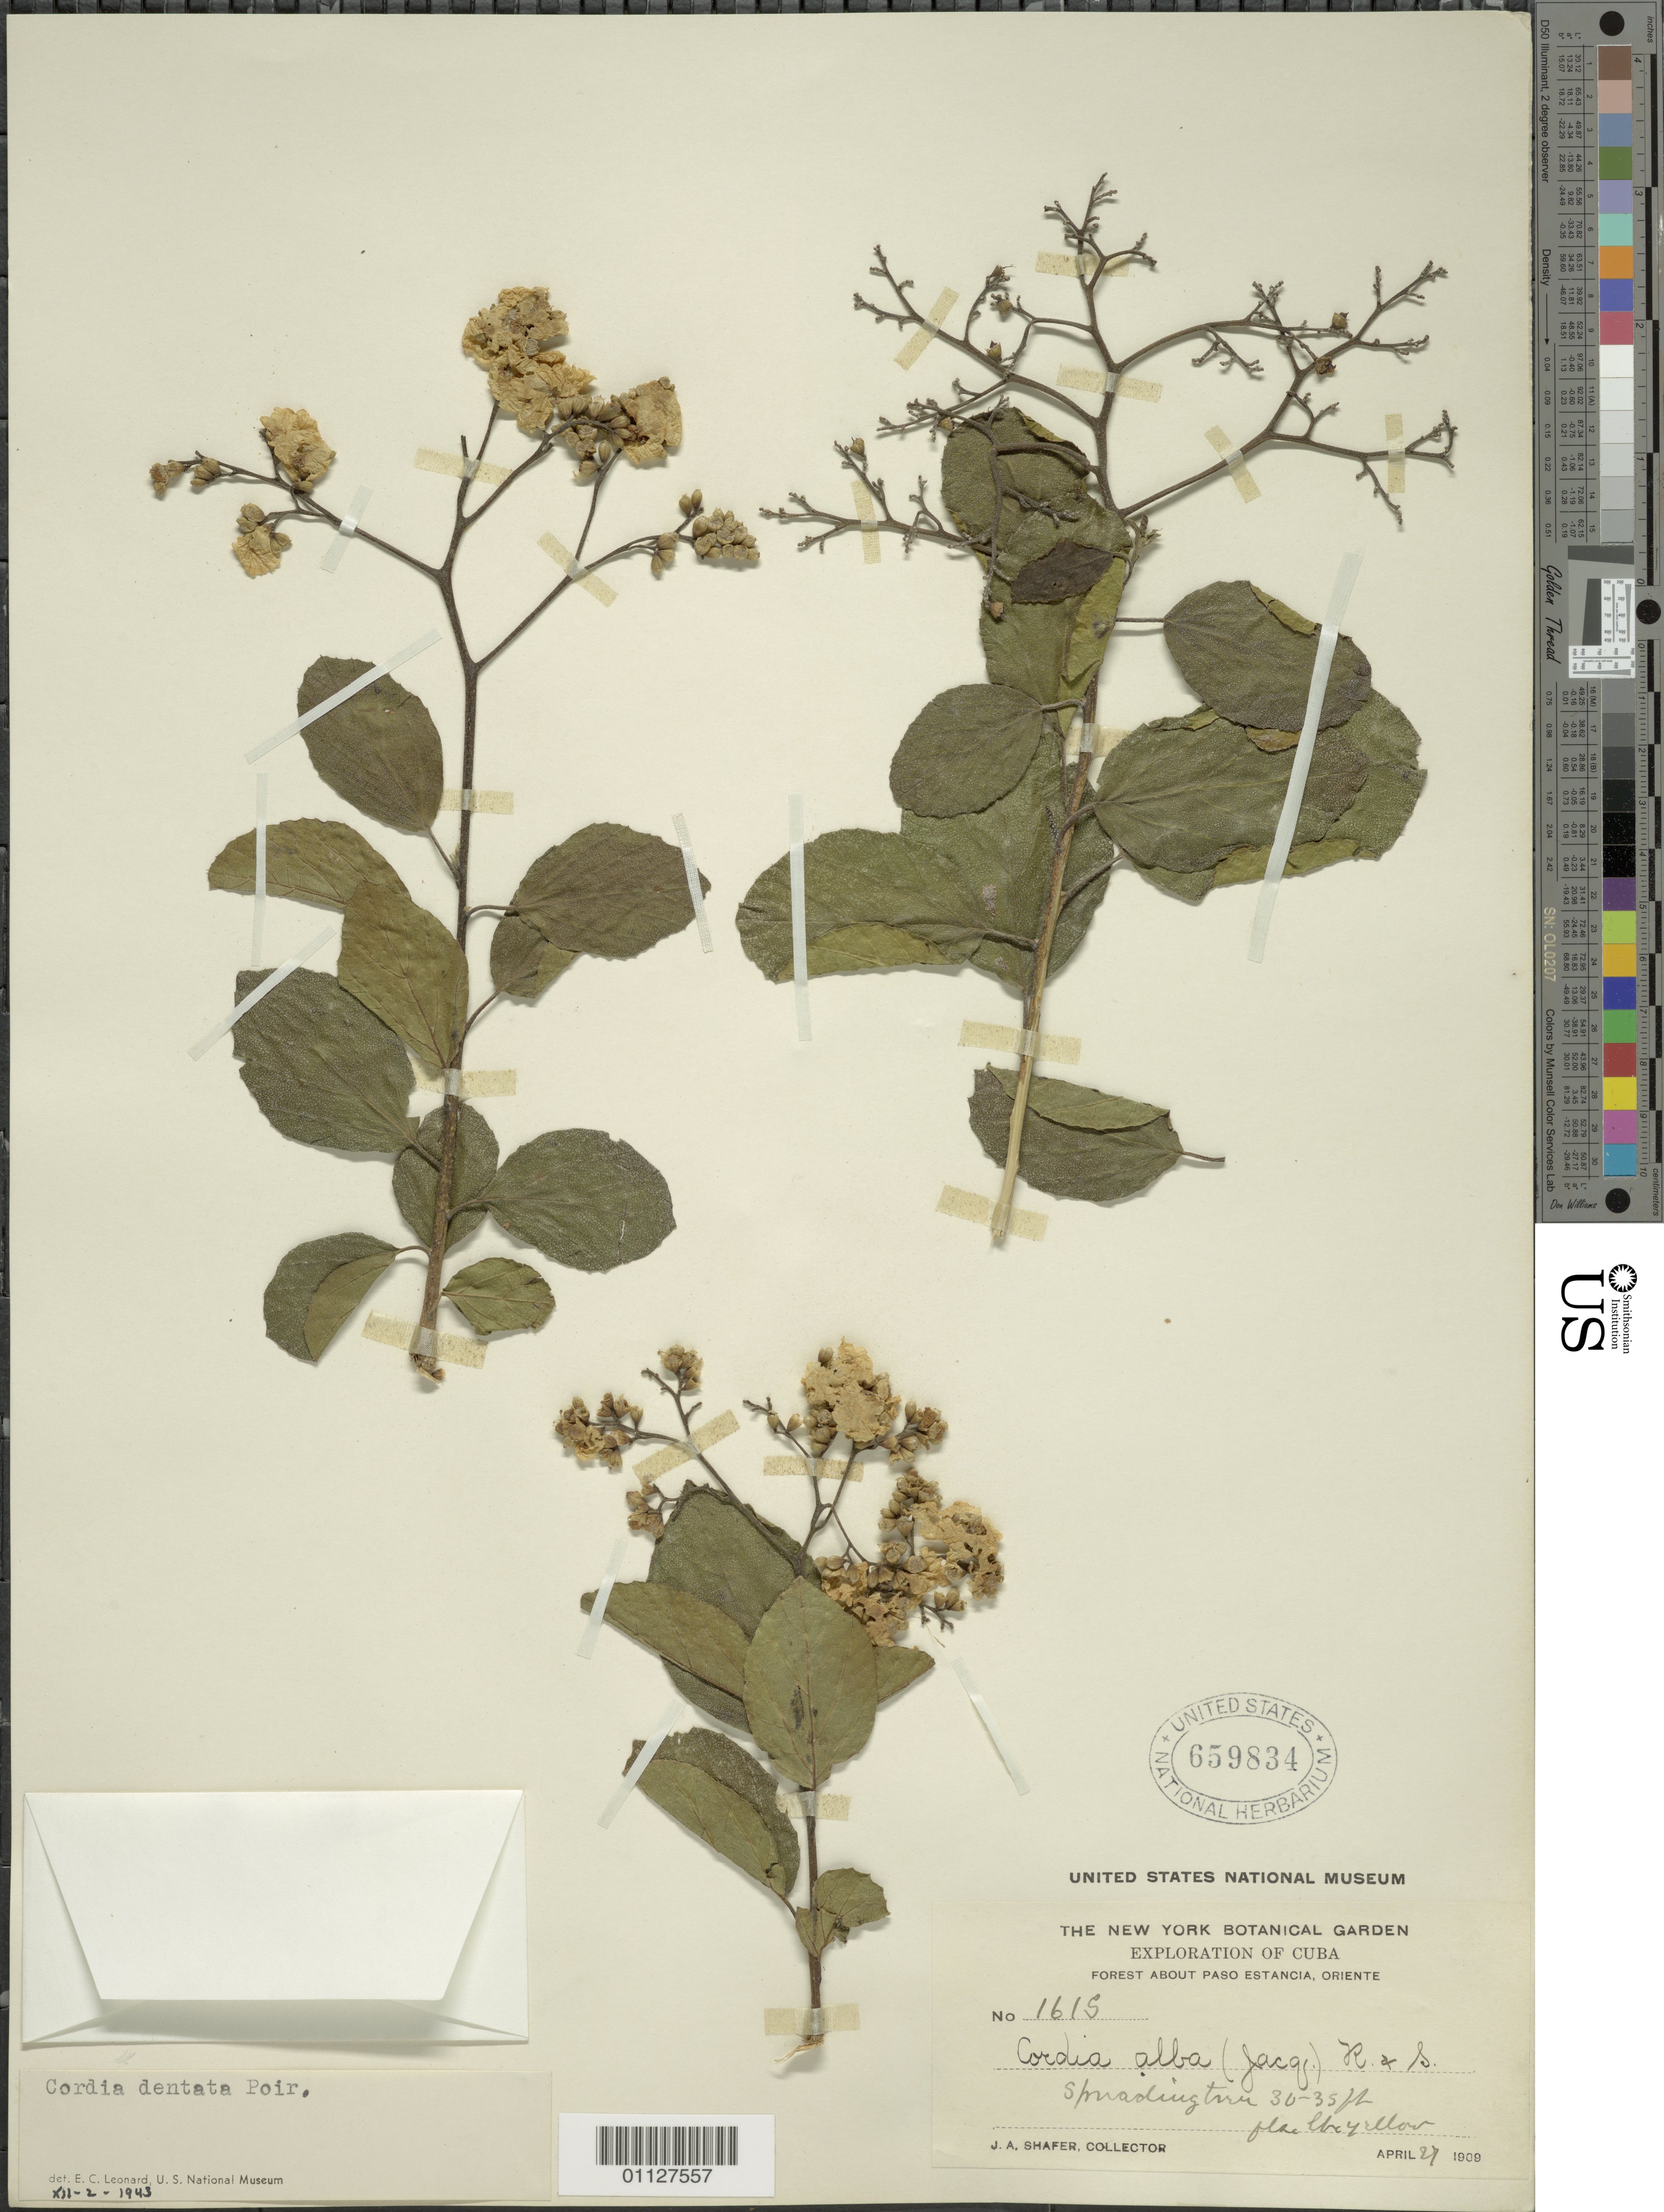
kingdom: Plantae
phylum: Tracheophyta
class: Magnoliopsida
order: Boraginales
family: Cordiaceae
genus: Cordia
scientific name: Cordia dentata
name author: Poir.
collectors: J. A. Shafer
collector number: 1615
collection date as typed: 27 Apr 1909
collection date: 1909-04-27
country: Cuba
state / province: Santiago de Cuba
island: Cuba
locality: Forest about Paso Estancia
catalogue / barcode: US 659834